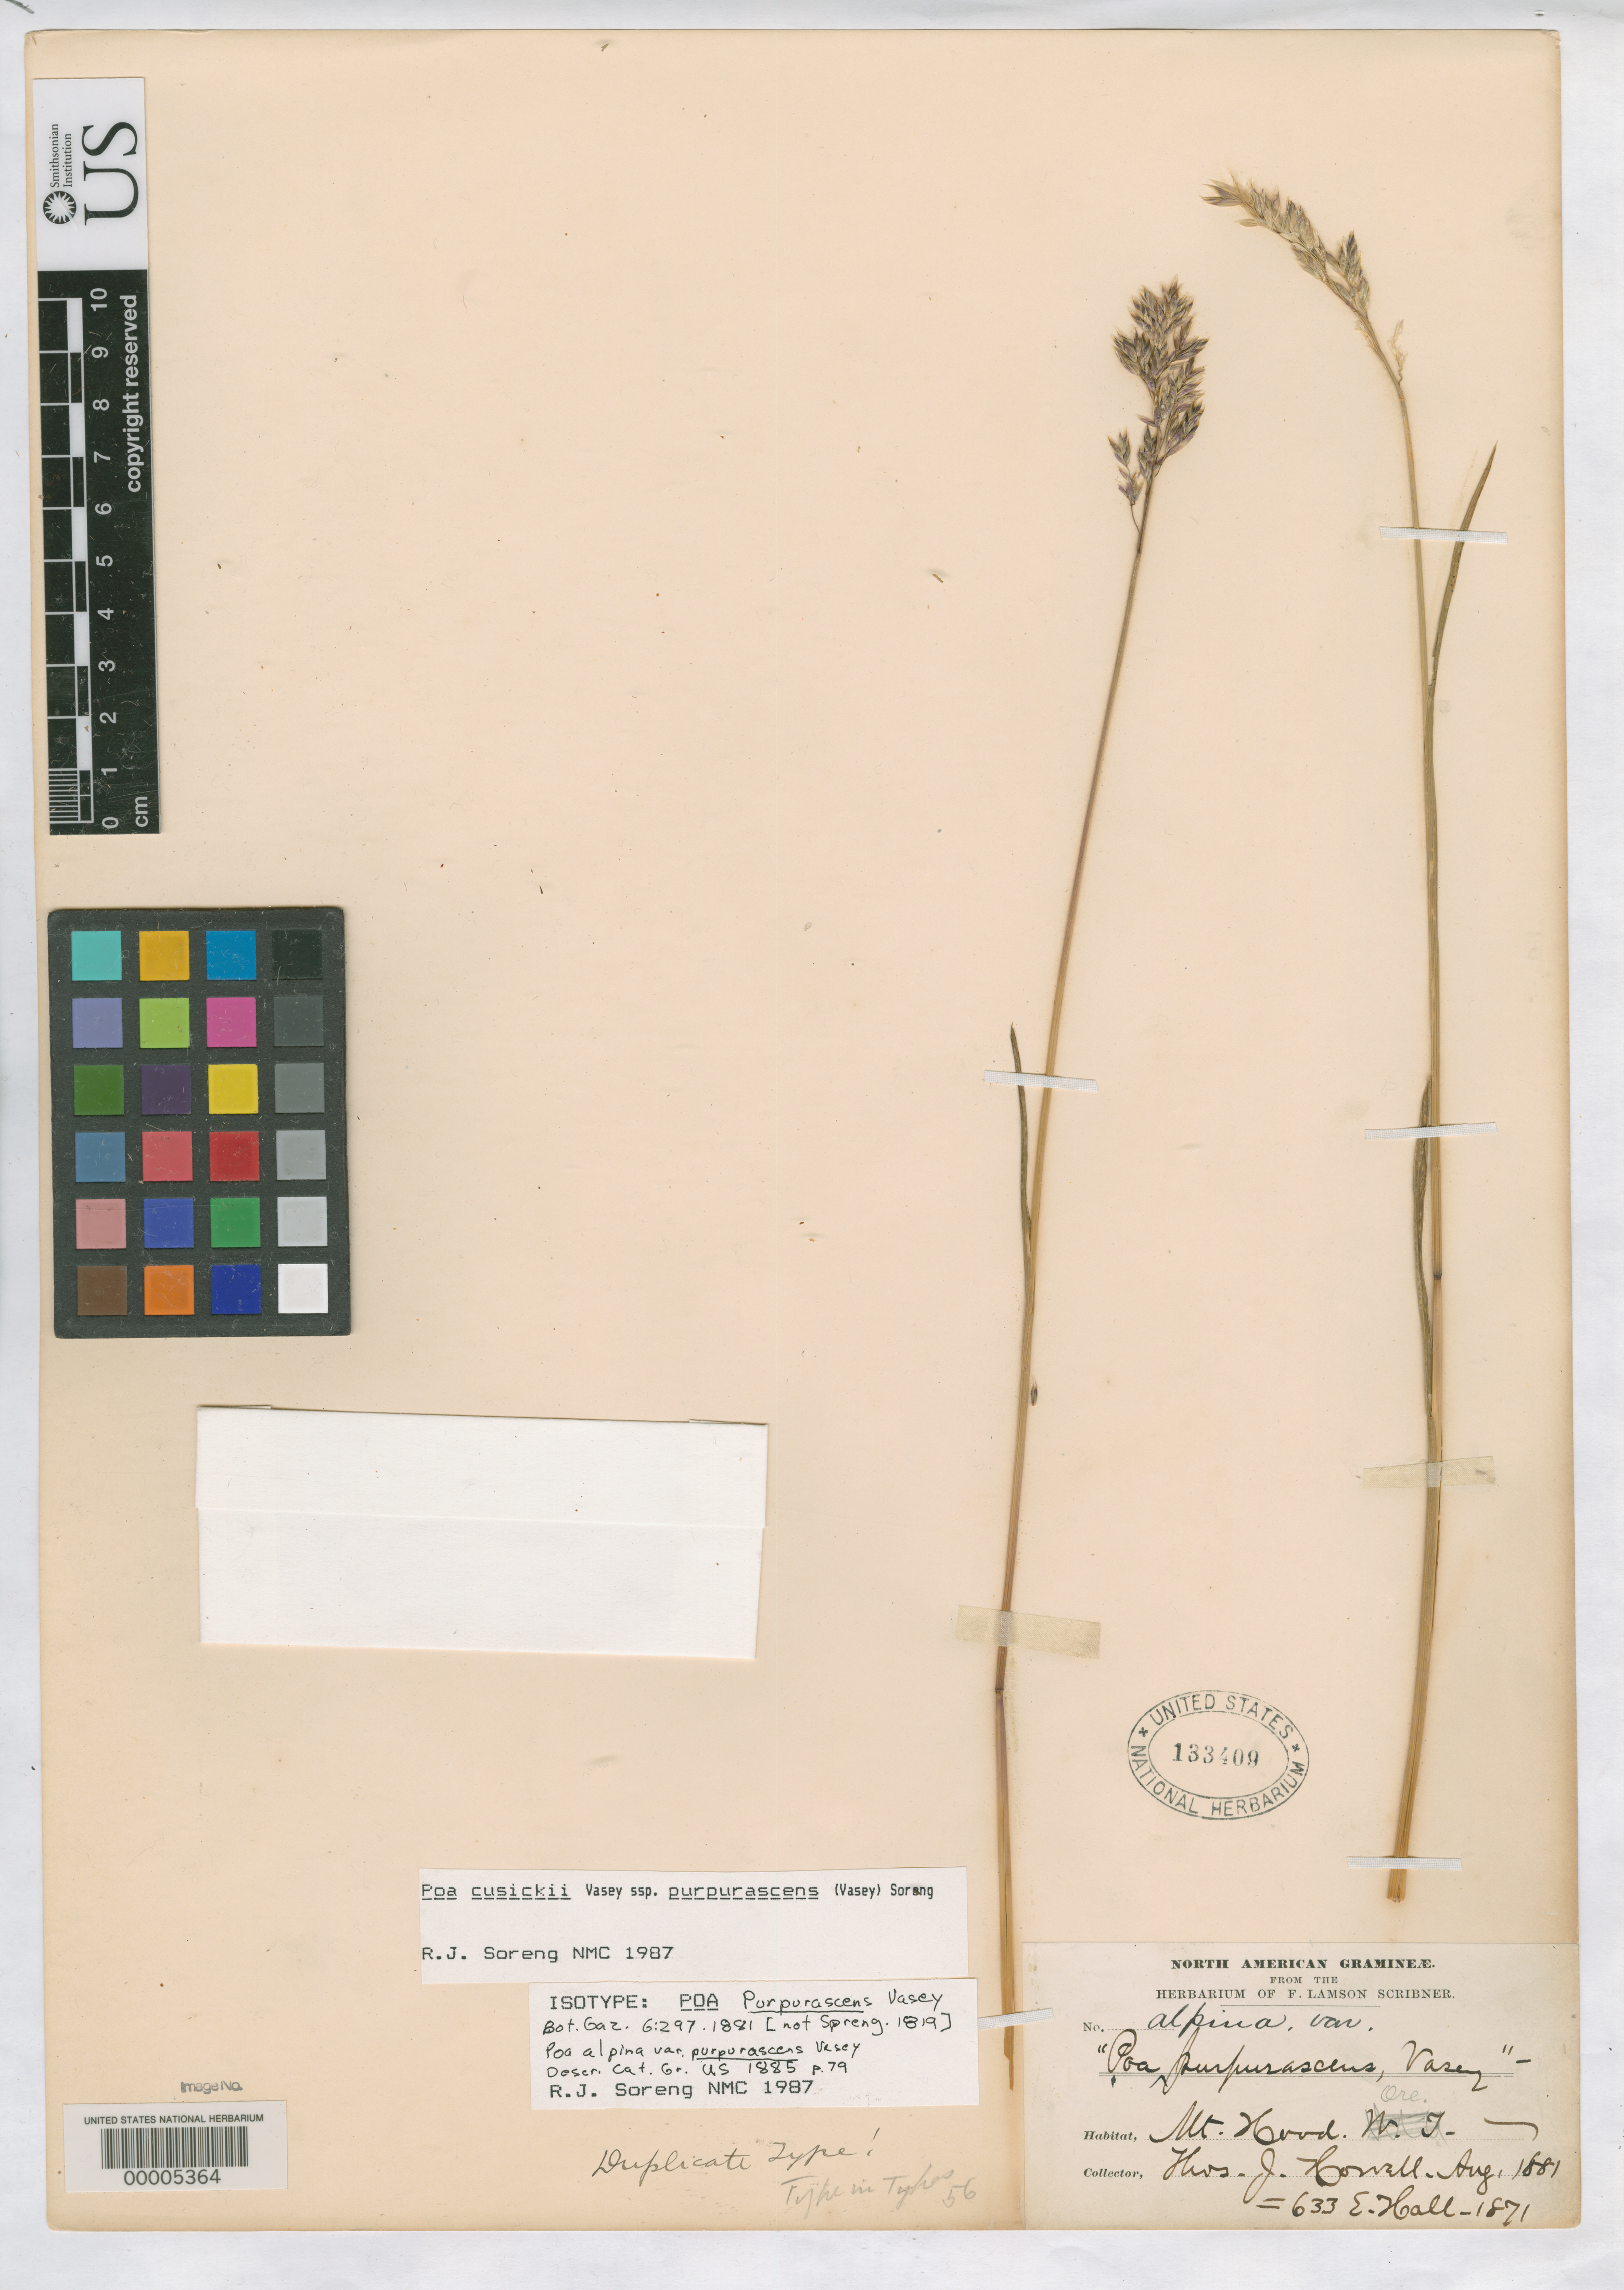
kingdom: Plantae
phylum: Tracheophyta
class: Liliopsida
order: Poales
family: Poaceae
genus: Poa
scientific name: Poa purpurascens Vasey, nom. illeg.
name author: Vasey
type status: Isotype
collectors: T. J. Howell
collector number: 633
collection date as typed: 1881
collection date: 1881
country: United States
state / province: Oregon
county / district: Hood River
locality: Mt. Hood.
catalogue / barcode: US 133409